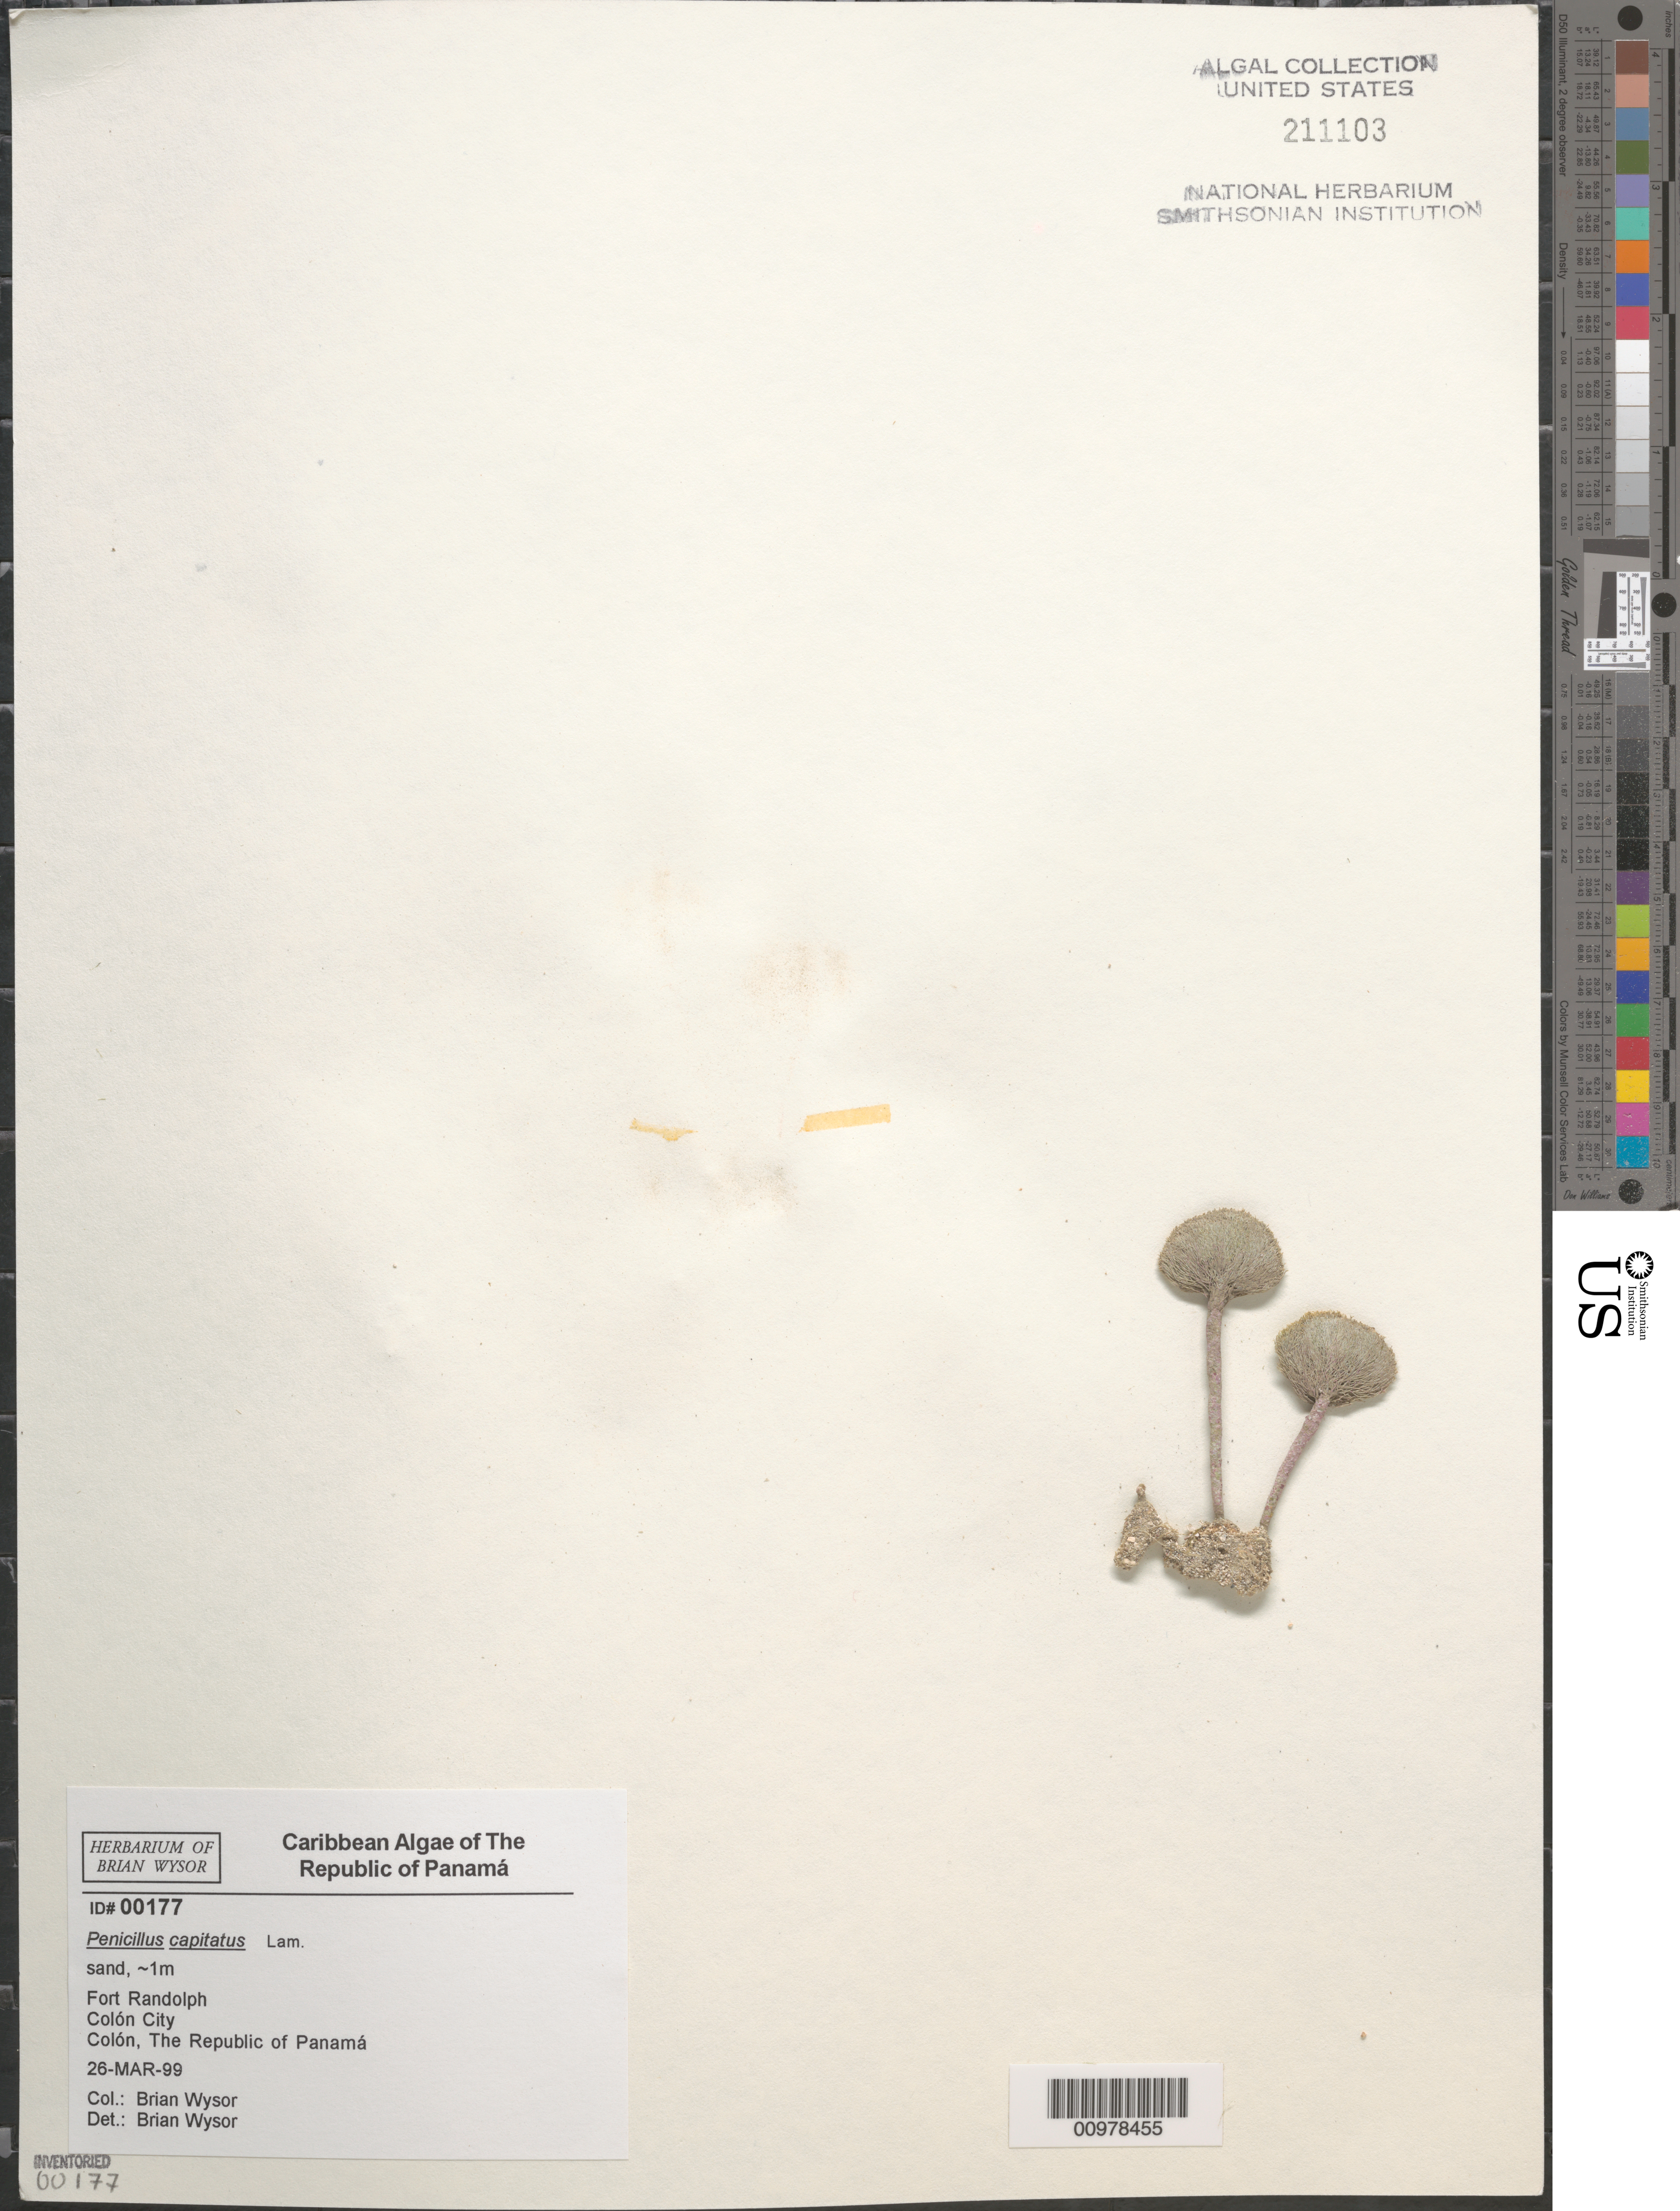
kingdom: Plantae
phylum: Chlorophyta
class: Ulvophyceae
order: Bryopsidales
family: Udoteaceae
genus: Penicillus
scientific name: Penicillus capitatus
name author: Lam.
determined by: Wysor, B.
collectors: B. Wysor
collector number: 00177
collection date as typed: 26 Mar 1999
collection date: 1999-03-26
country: Panama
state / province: Colón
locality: Fort Randolph, Colón City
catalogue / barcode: US 211103